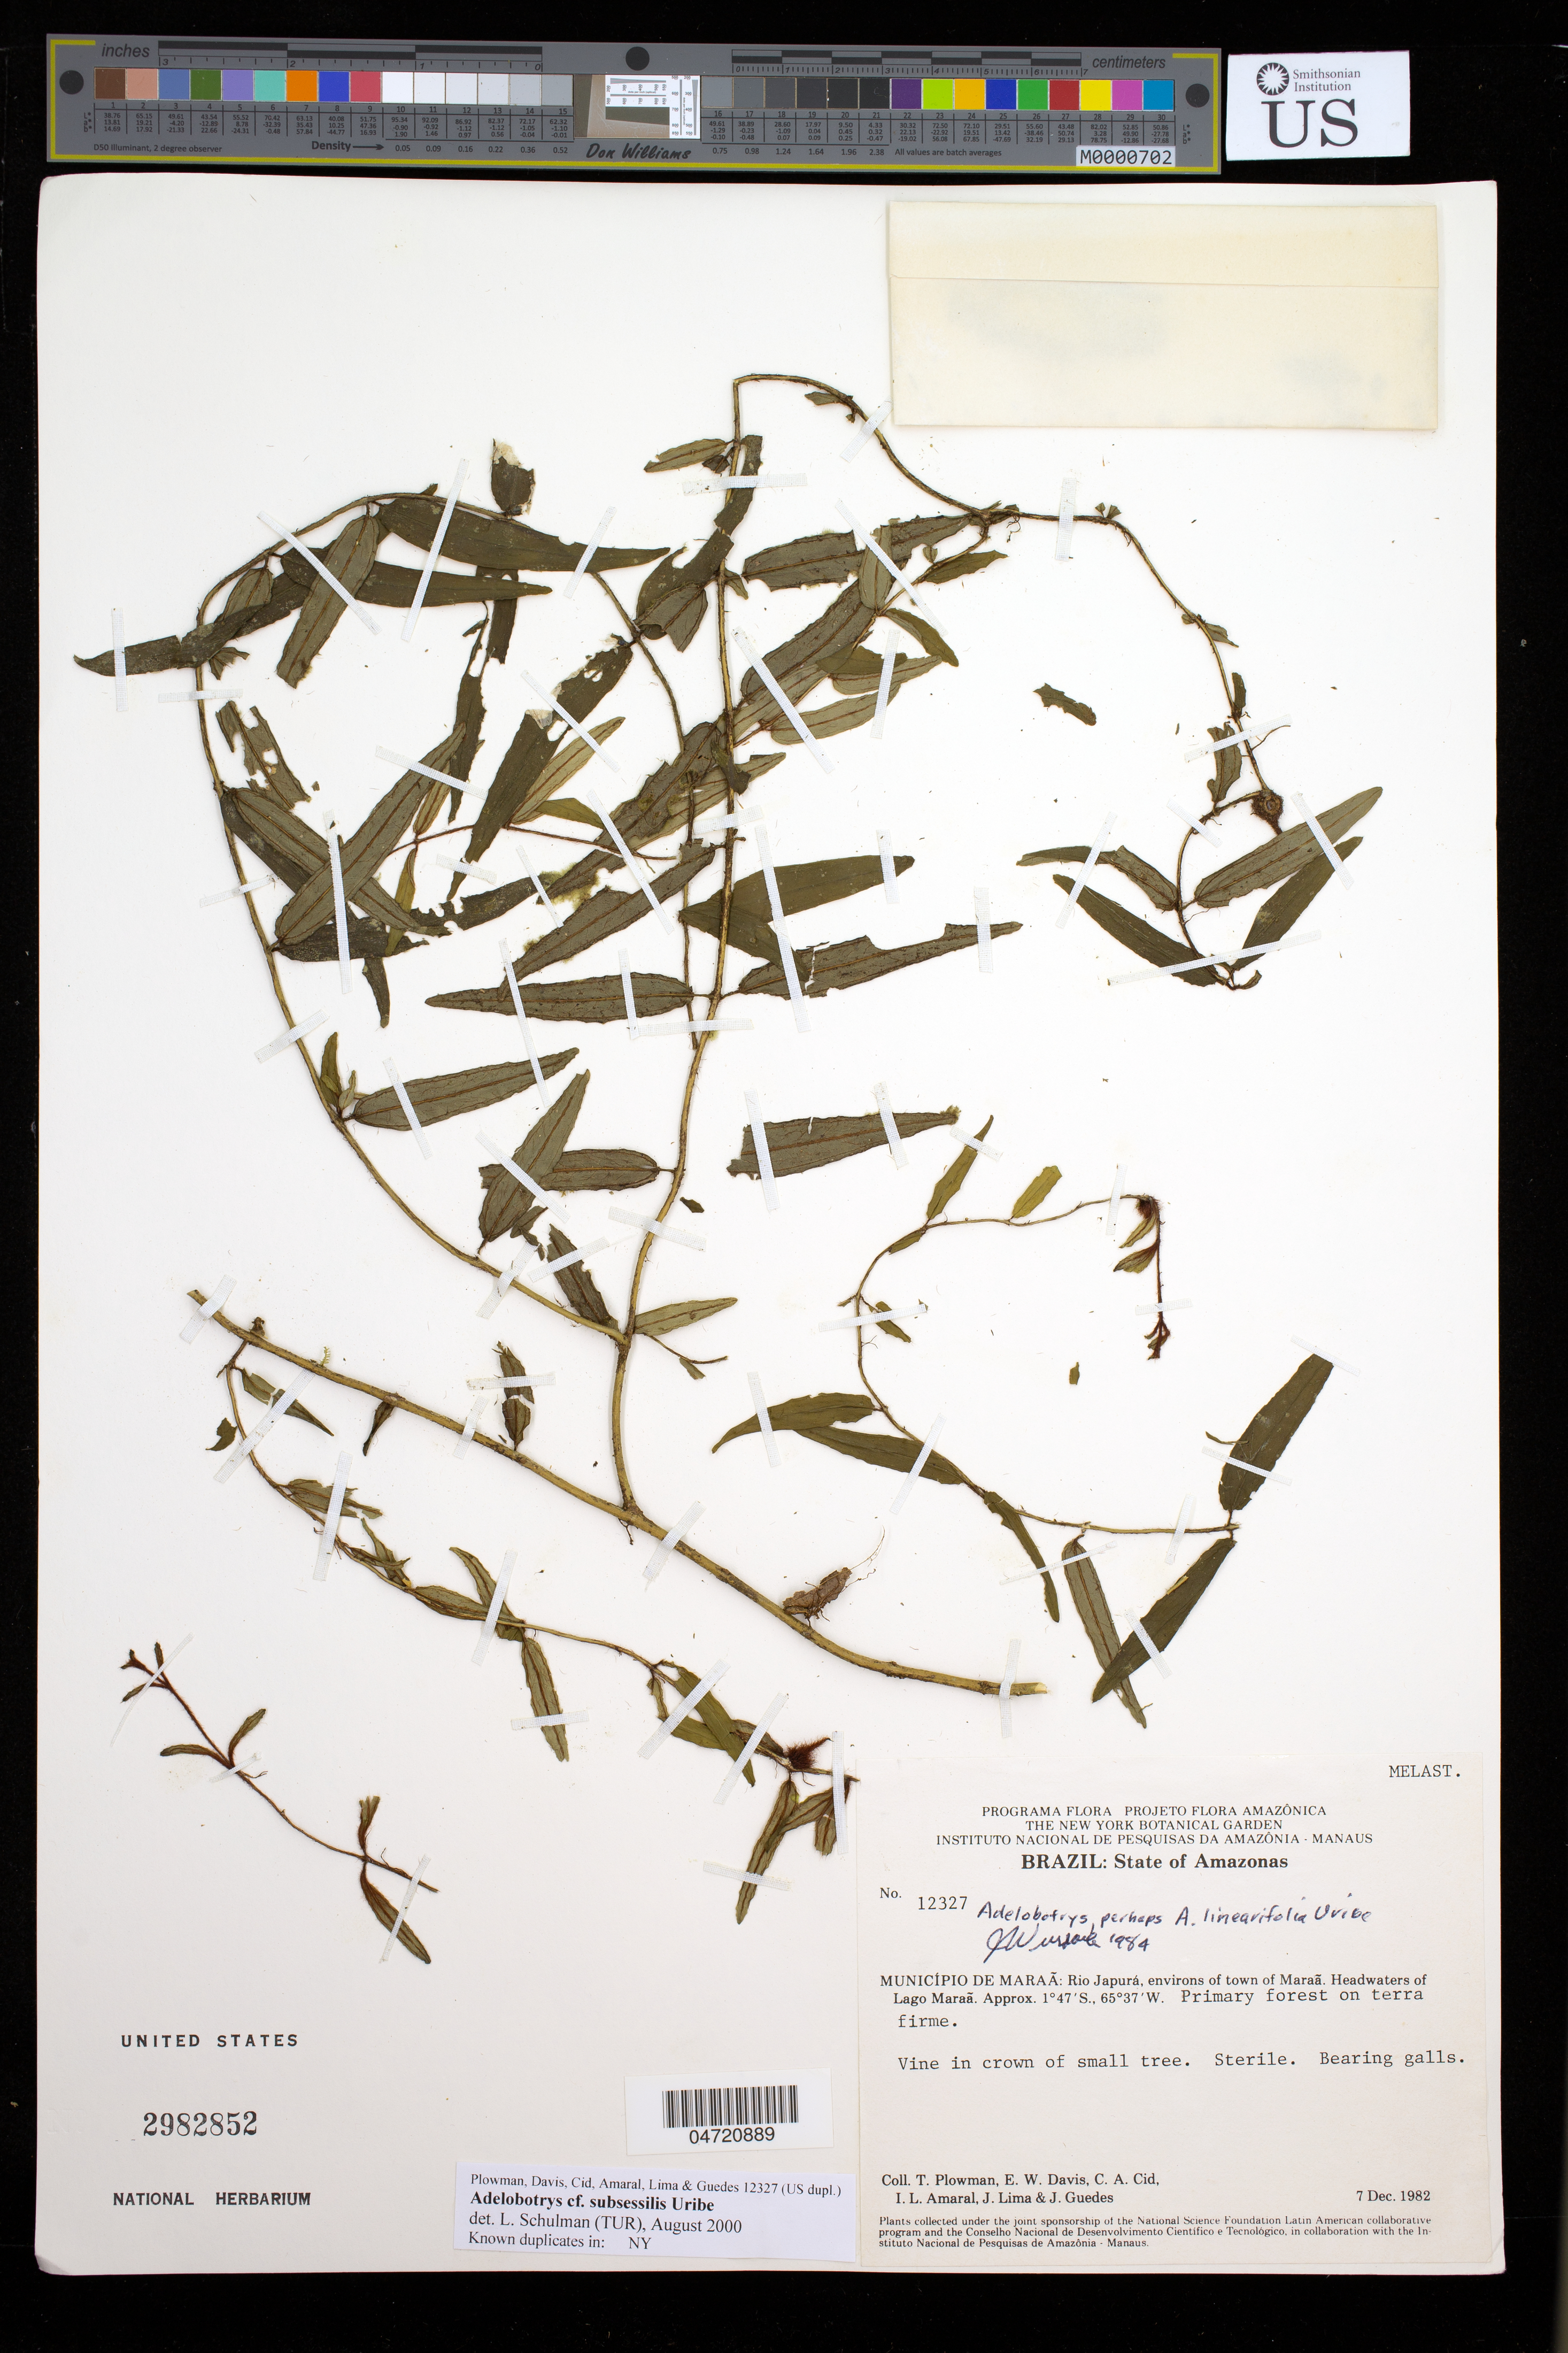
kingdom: Plantae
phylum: Tracheophyta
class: Magnoliopsida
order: Myrtales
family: Melastomataceae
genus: Adelobotrys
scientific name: Adelobotrys subsessilis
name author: Gleason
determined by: Schulman, Leif, (TUR), University of Turku (FINLAND)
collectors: T. Plowman, E. W. Davis, C. A. Cid Ferreira, I. L. Amaral & et al.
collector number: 12327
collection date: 1982-12-07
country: Brazil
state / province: Amazonas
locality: Municipio de Maraã: Rio Japurá, environs of town of Maraã. Headwaters of Lago Maraã.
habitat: Primary forest on terra firme.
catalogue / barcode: US 2982852